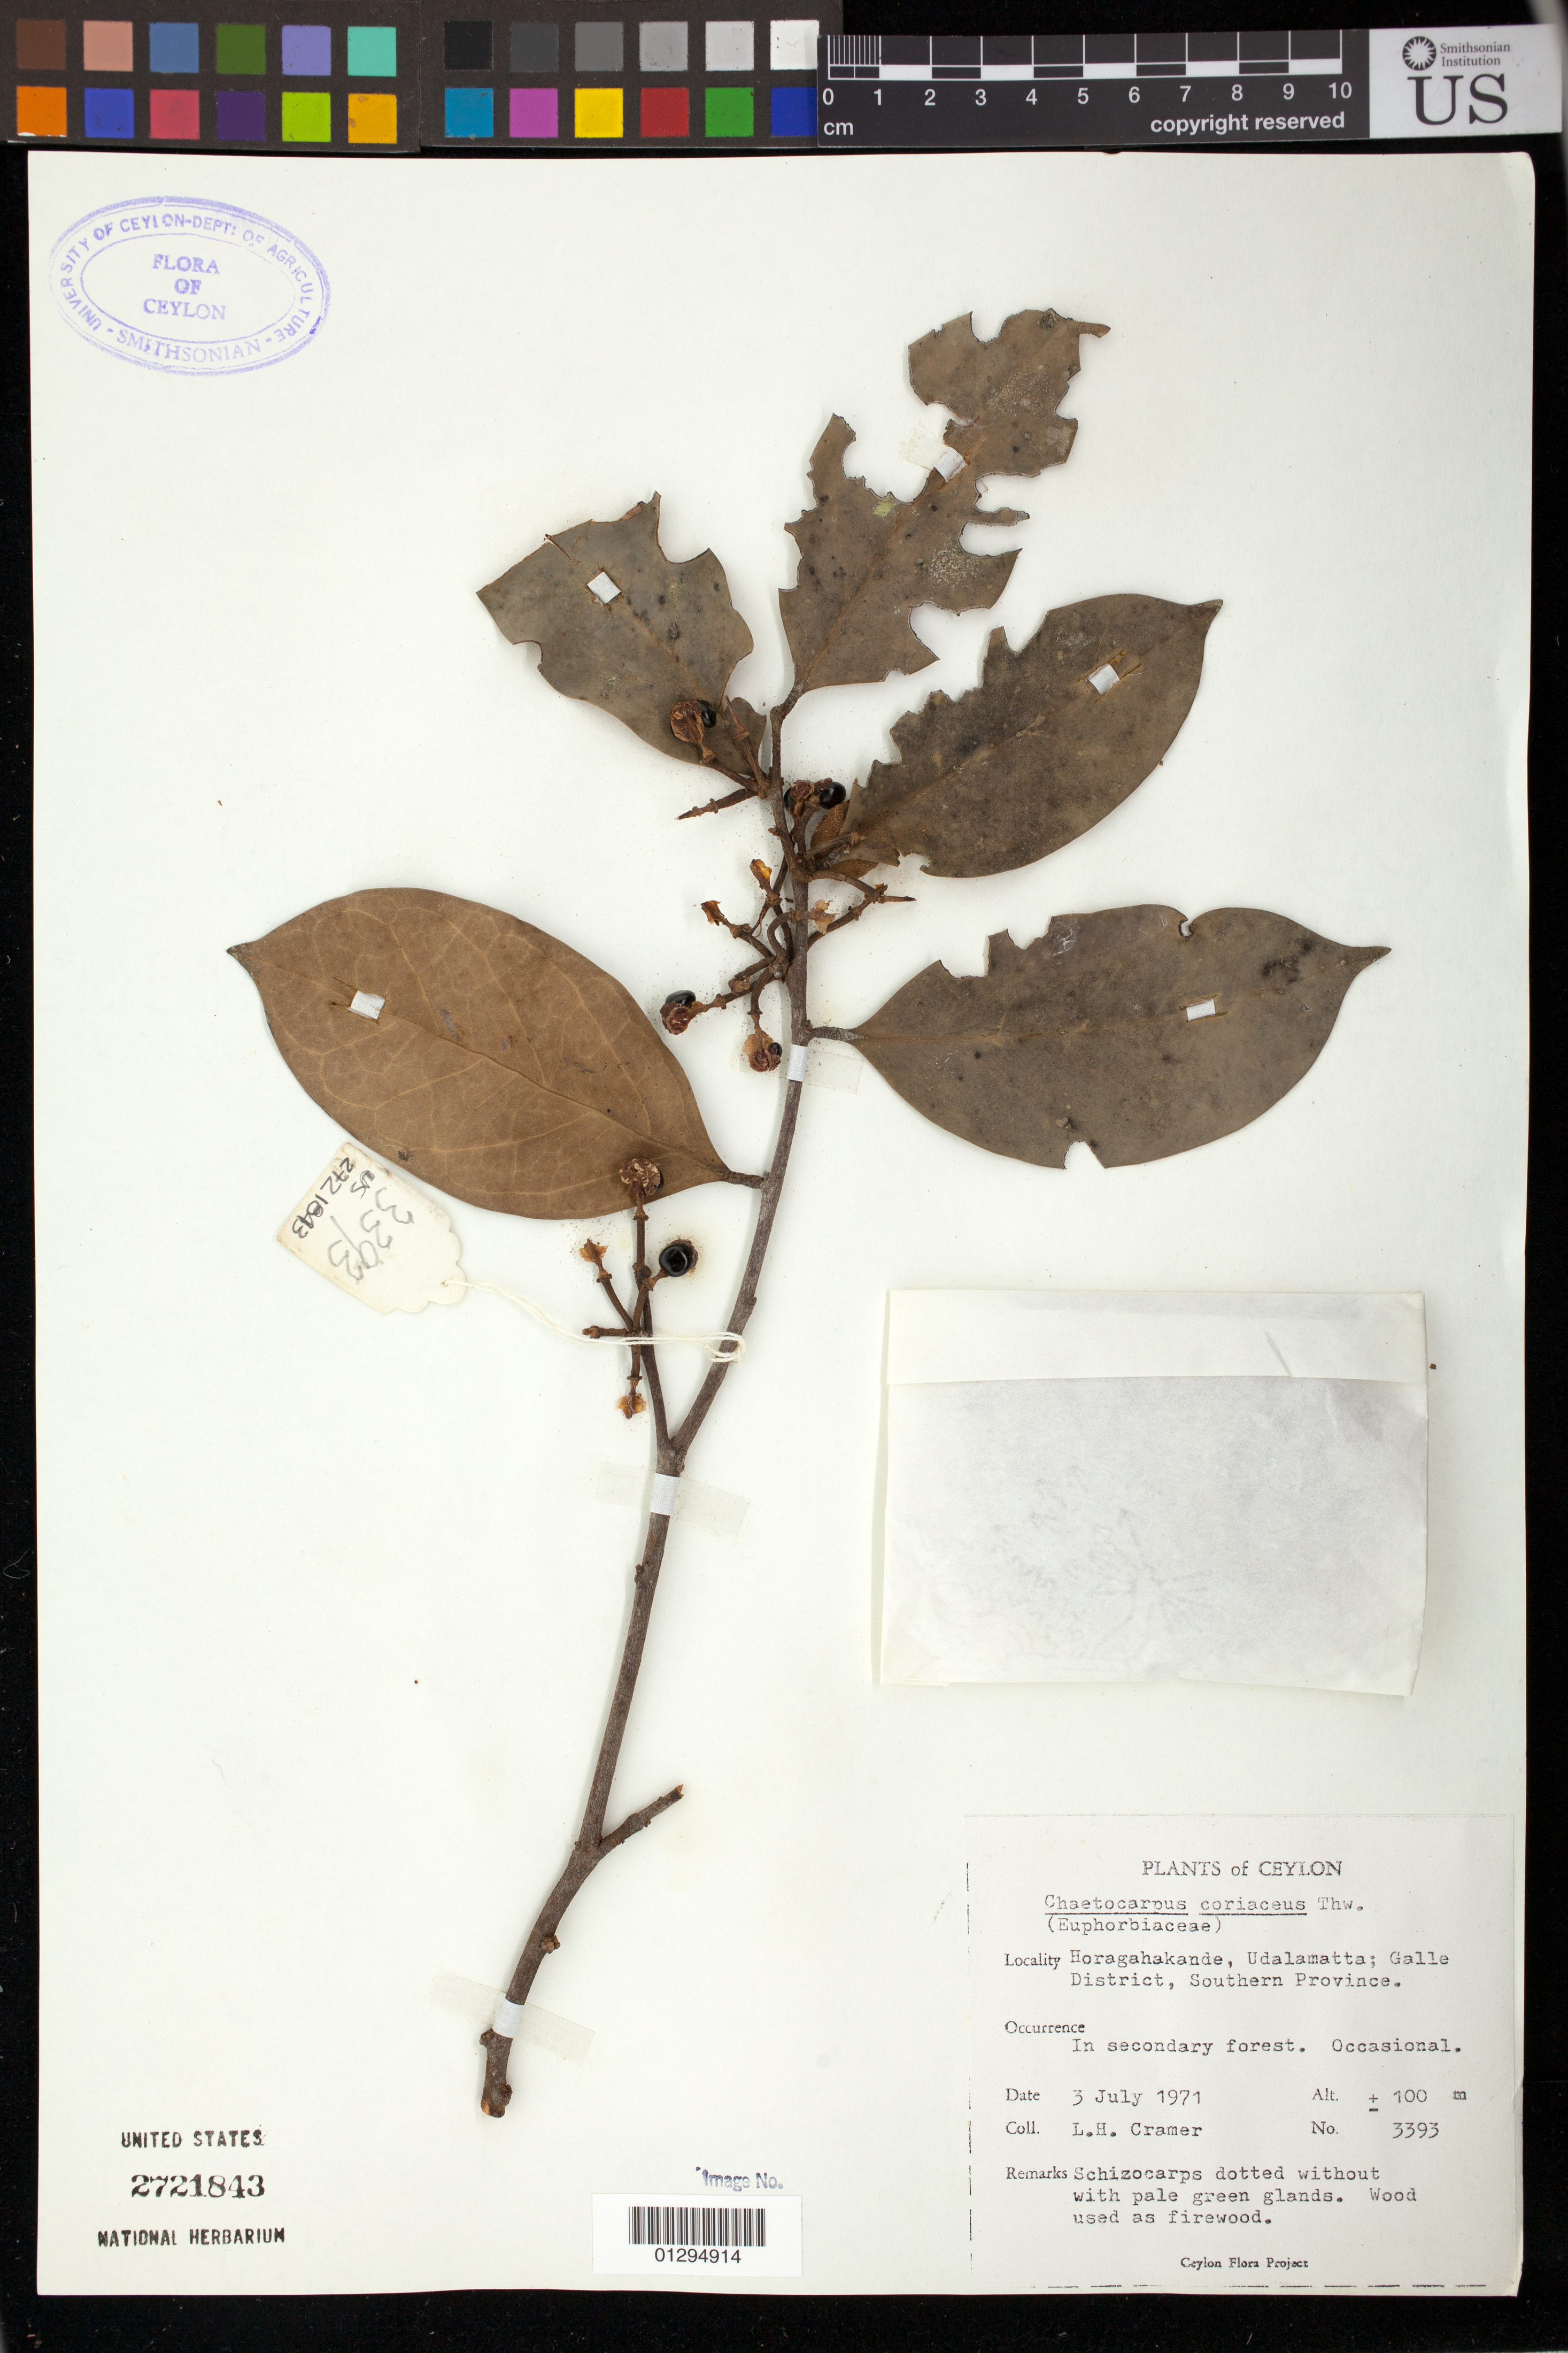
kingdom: Plantae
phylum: Tracheophyta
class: Magnoliopsida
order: Malpighiales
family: Peraceae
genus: Chaetocarpus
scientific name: Chaetocarpus coriaceus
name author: Thwaites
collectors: L. H. Cramer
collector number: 3393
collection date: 1971-07-03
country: Sri Lanka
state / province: Southern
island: Ceylon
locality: Ceylon, Horagahakande, Udalamatta; Galle District.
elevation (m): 100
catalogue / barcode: US 2721843